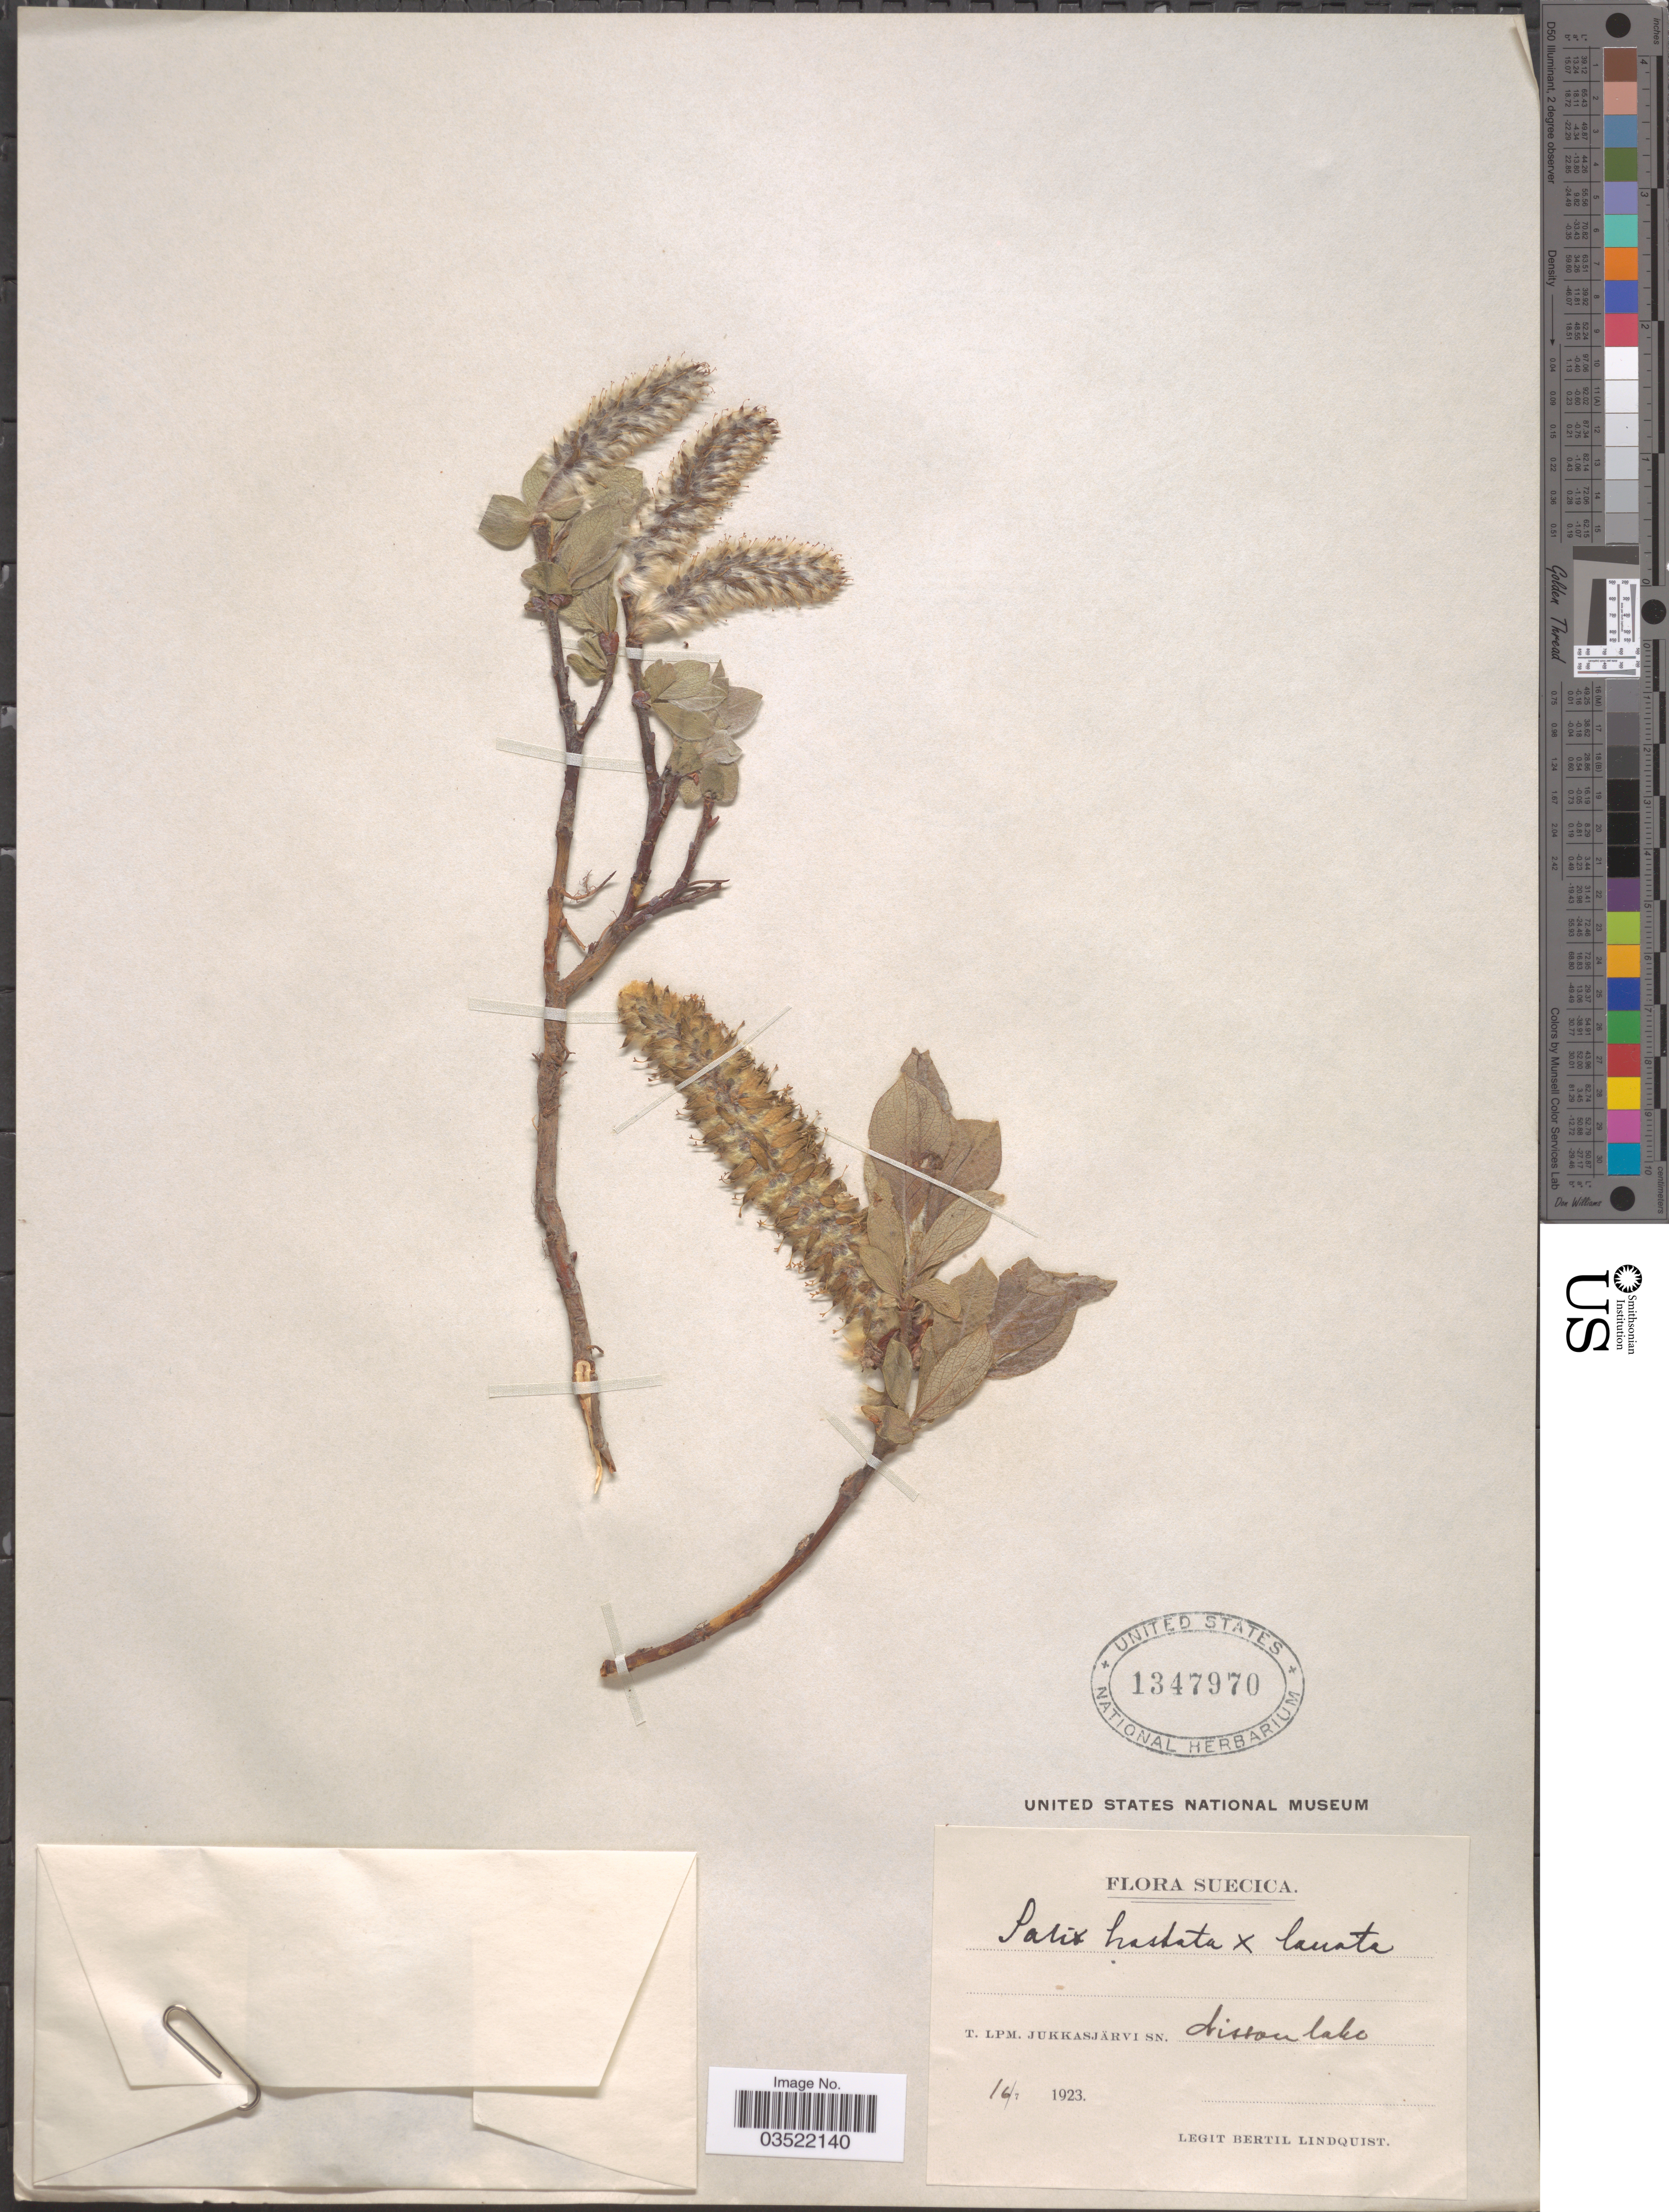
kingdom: Plantae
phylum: Tracheophyta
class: Magnoliopsida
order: Malpighiales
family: Salicaceae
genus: Salix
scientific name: Salix hastata x S. lanata L.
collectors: B. Lindquist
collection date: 1923-07-16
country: Sweden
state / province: Norrbotten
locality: Suecica. T. Lpm. Jukkasjärvi sn. Nissan lako.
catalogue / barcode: US 1347970